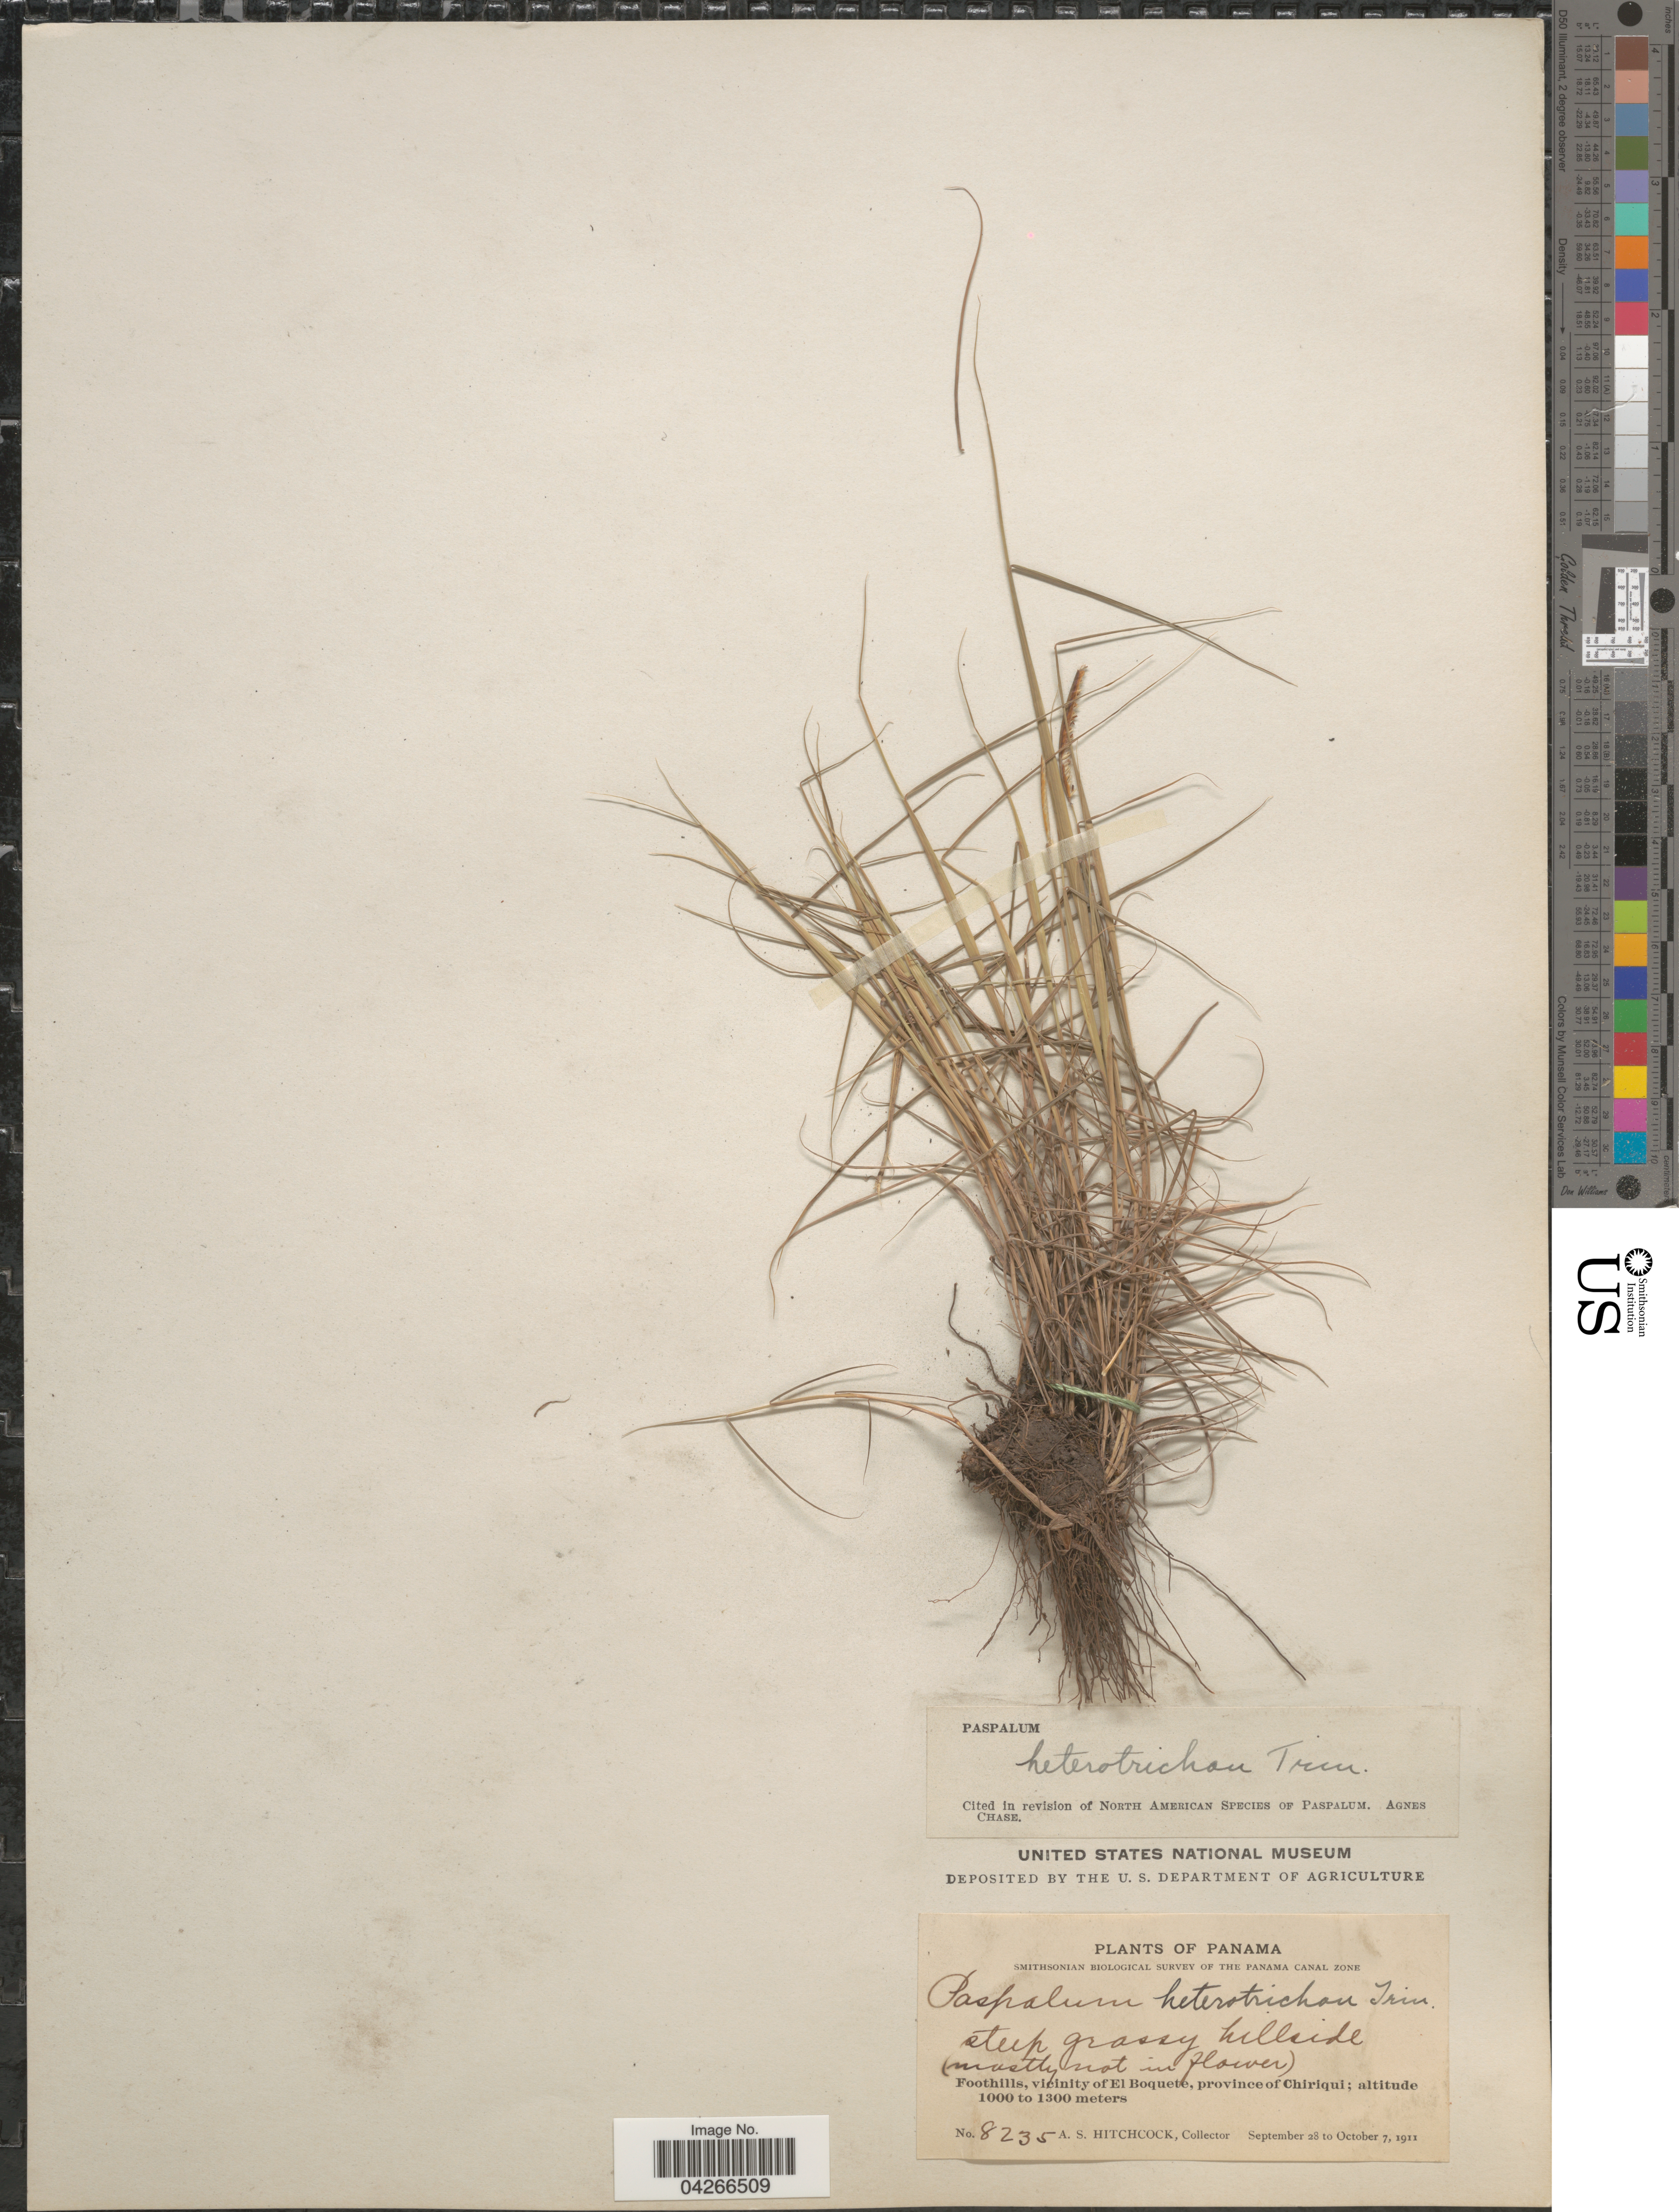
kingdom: Plantae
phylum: Tracheophyta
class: Liliopsida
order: Poales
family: Poaceae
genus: Paspalum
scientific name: Paspalum heterotrichon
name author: Trin.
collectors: A. S. Hitchcock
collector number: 8235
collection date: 1911-09-28/1911-10-07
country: Panama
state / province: Chiriqui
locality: Smithsonian Biological Survey of the Panama Canal Zone. Steep grassy hillside. Foothills, vicinity of El Boquete.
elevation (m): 1000